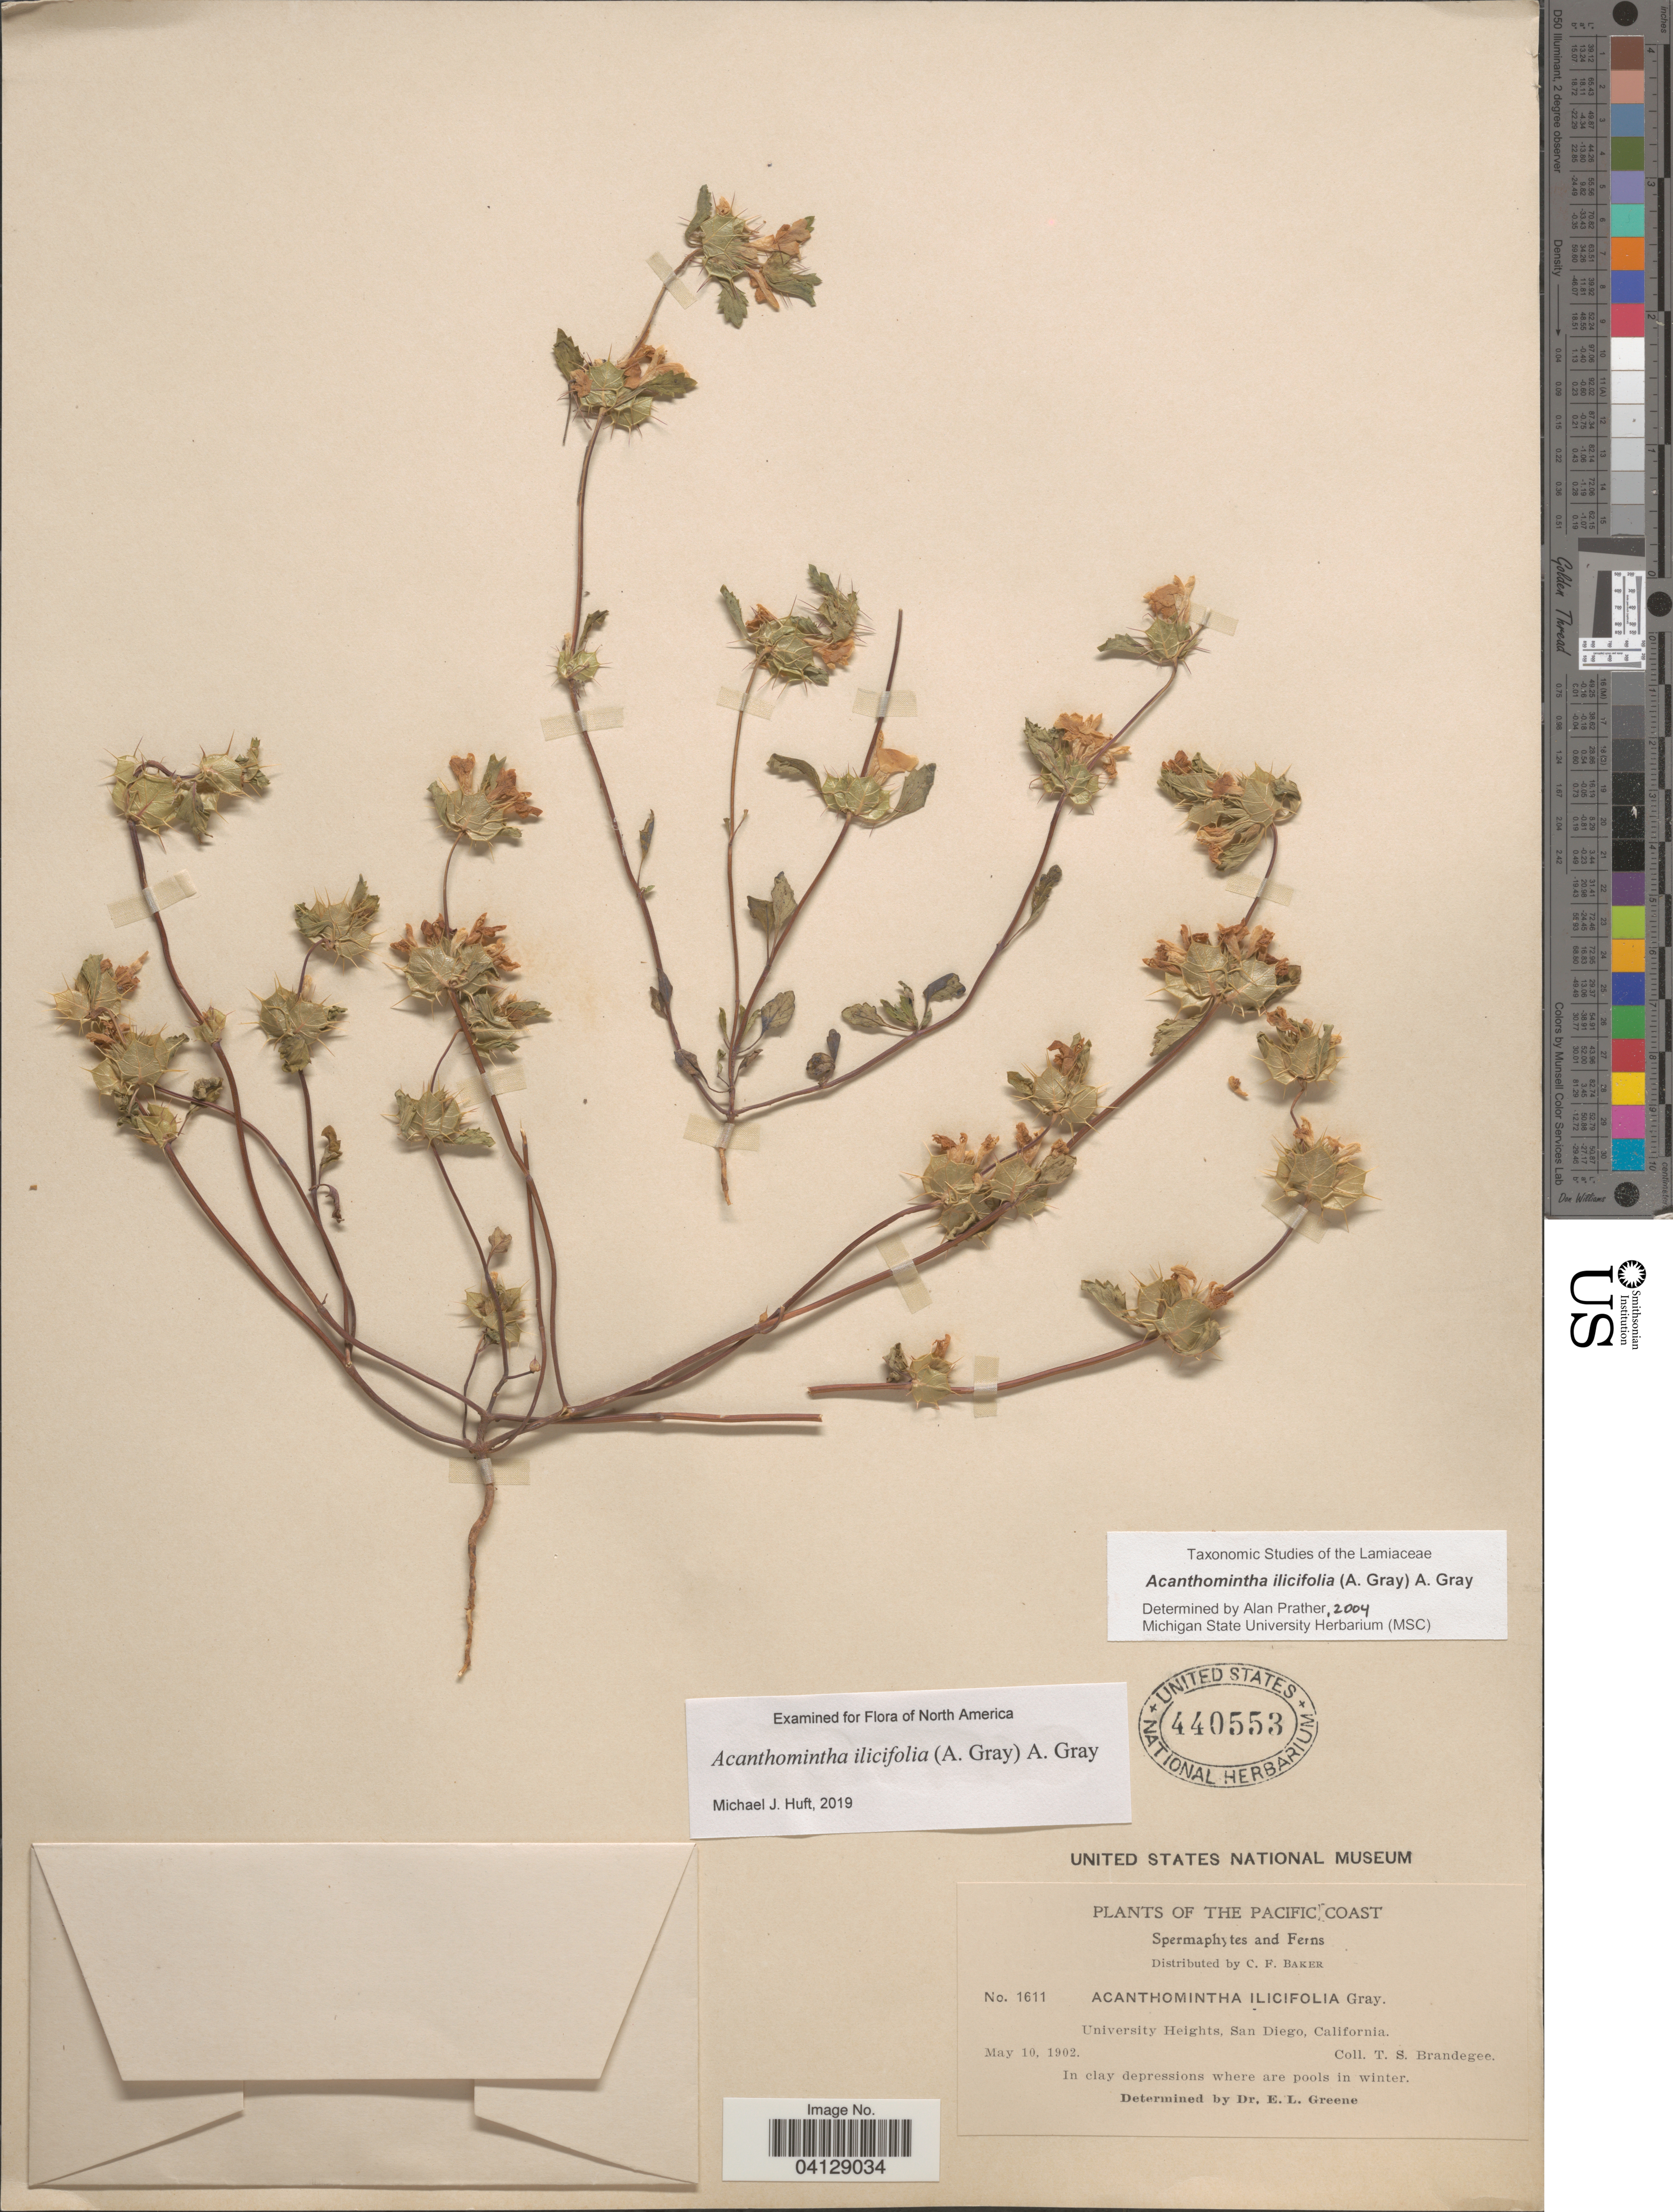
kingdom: Plantae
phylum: Tracheophyta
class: Magnoliopsida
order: Lamiales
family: Lamiaceae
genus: Acanthomintha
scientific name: Acanthomintha ilicifolia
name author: A. Gray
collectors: T. S. Brandegee (herbarium)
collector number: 1611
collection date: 1902-05-10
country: United States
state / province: California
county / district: San Diego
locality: The Pacific Coast. University Heights, San Diego.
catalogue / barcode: US 440553